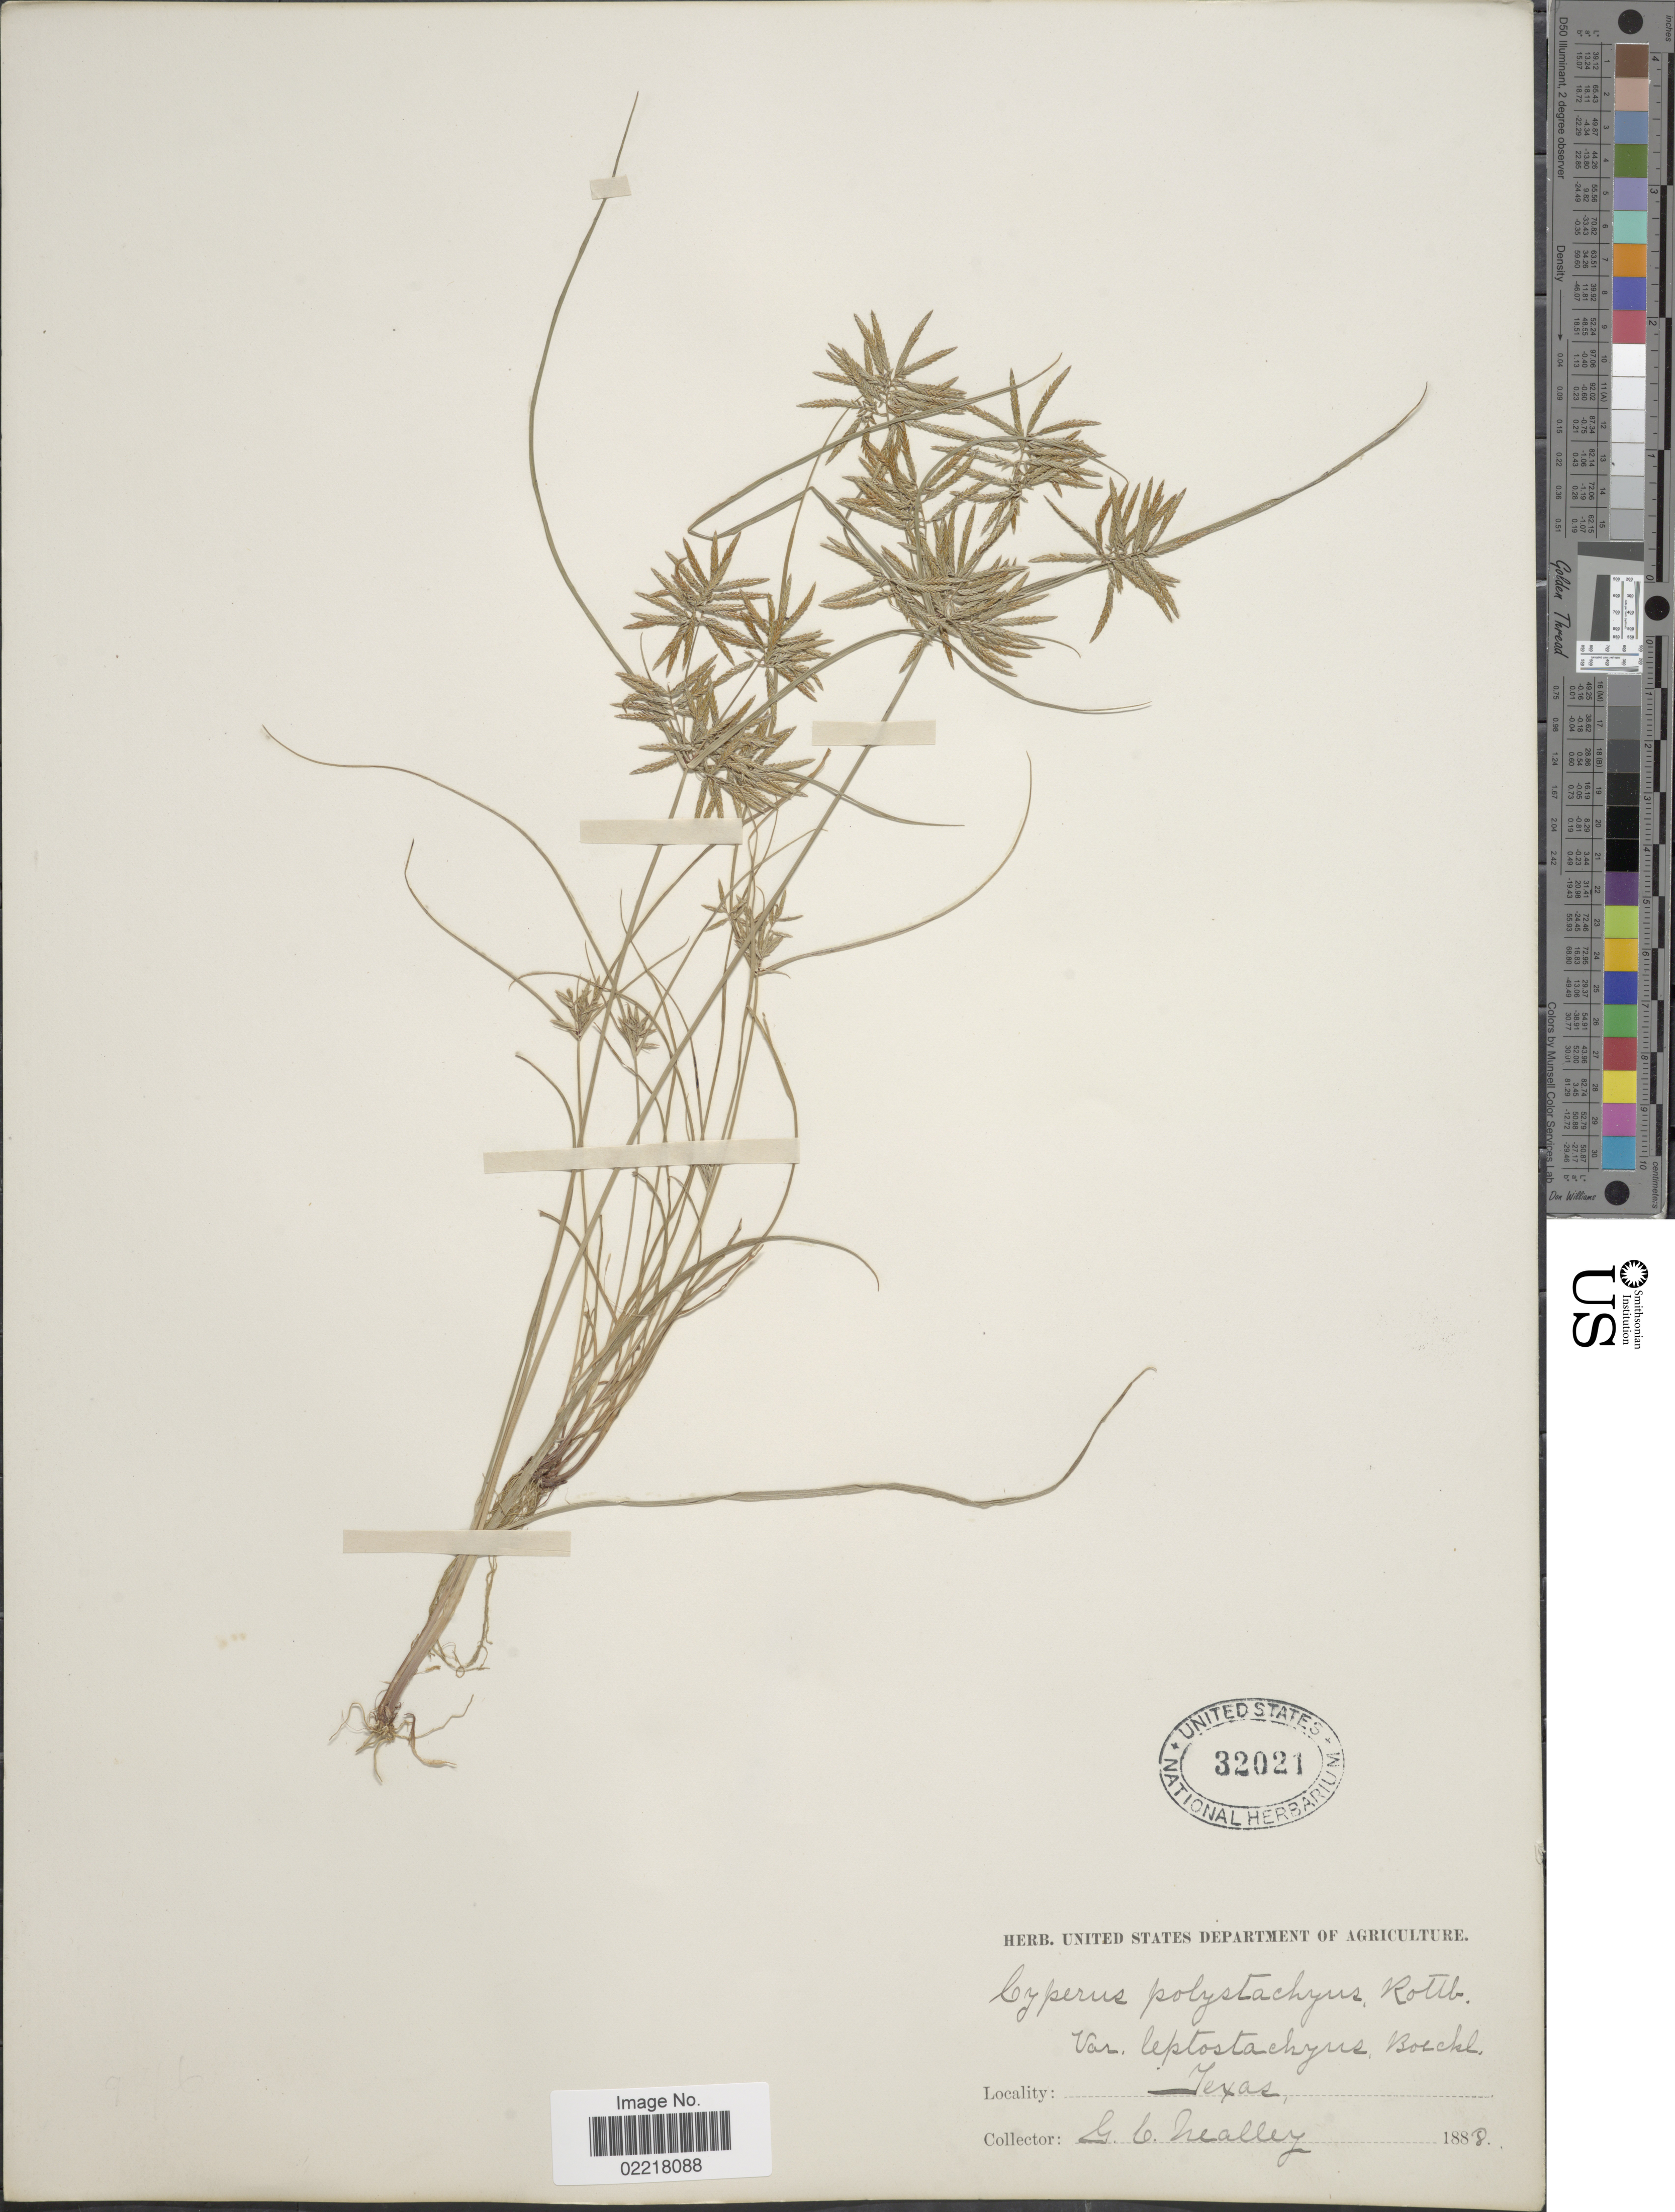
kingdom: Plantae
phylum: Tracheophyta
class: Liliopsida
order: Poales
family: Cyperaceae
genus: Cyperus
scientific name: Cyperus polystachyos var. texensis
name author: (Torr.) Fernald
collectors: G. C. Nealley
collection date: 1888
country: United States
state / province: Texas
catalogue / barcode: US 32021